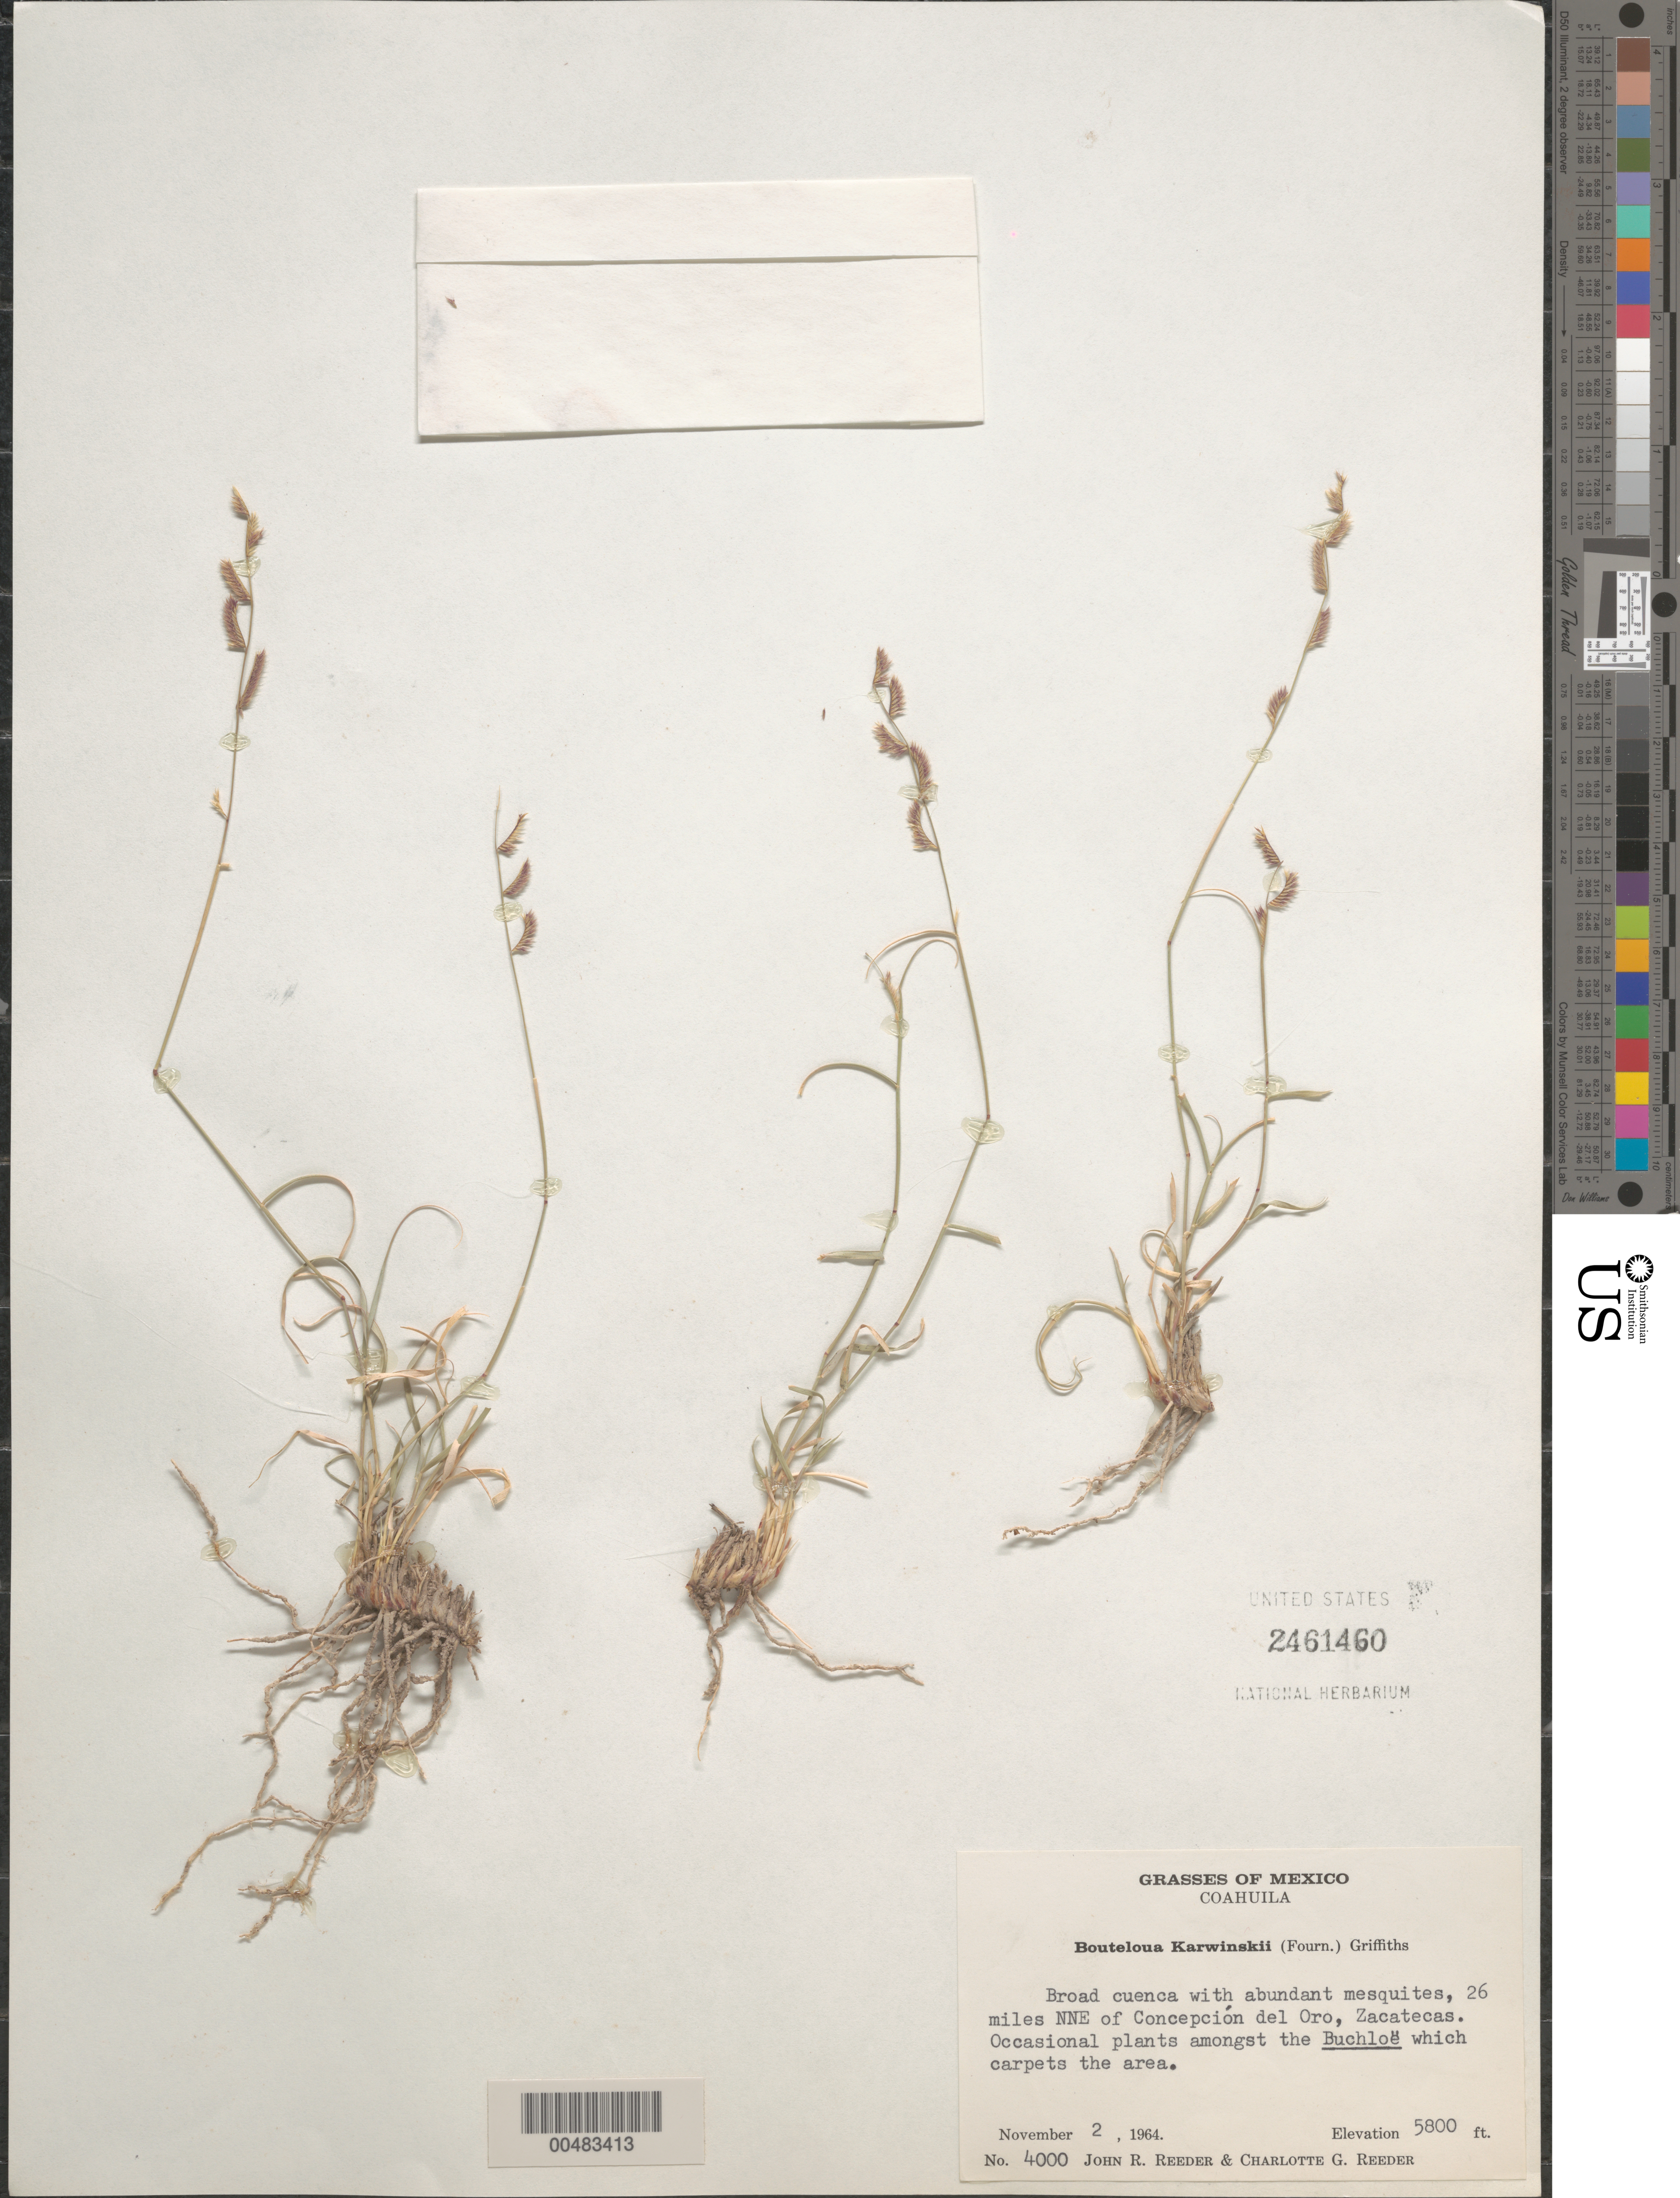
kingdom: Plantae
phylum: Tracheophyta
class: Liliopsida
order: Poales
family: Poaceae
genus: Bouteloua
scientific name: Bouteloua karwinskii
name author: (E. Fourn.) Griffiths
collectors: J. R. Reeder & C. G. Reeder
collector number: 4000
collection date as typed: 2 Nov 1964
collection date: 1964-11-02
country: Mexico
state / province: Coahuila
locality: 26 mi NNE of Concepción del Oro, Zacatecas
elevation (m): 1768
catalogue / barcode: US 2461460